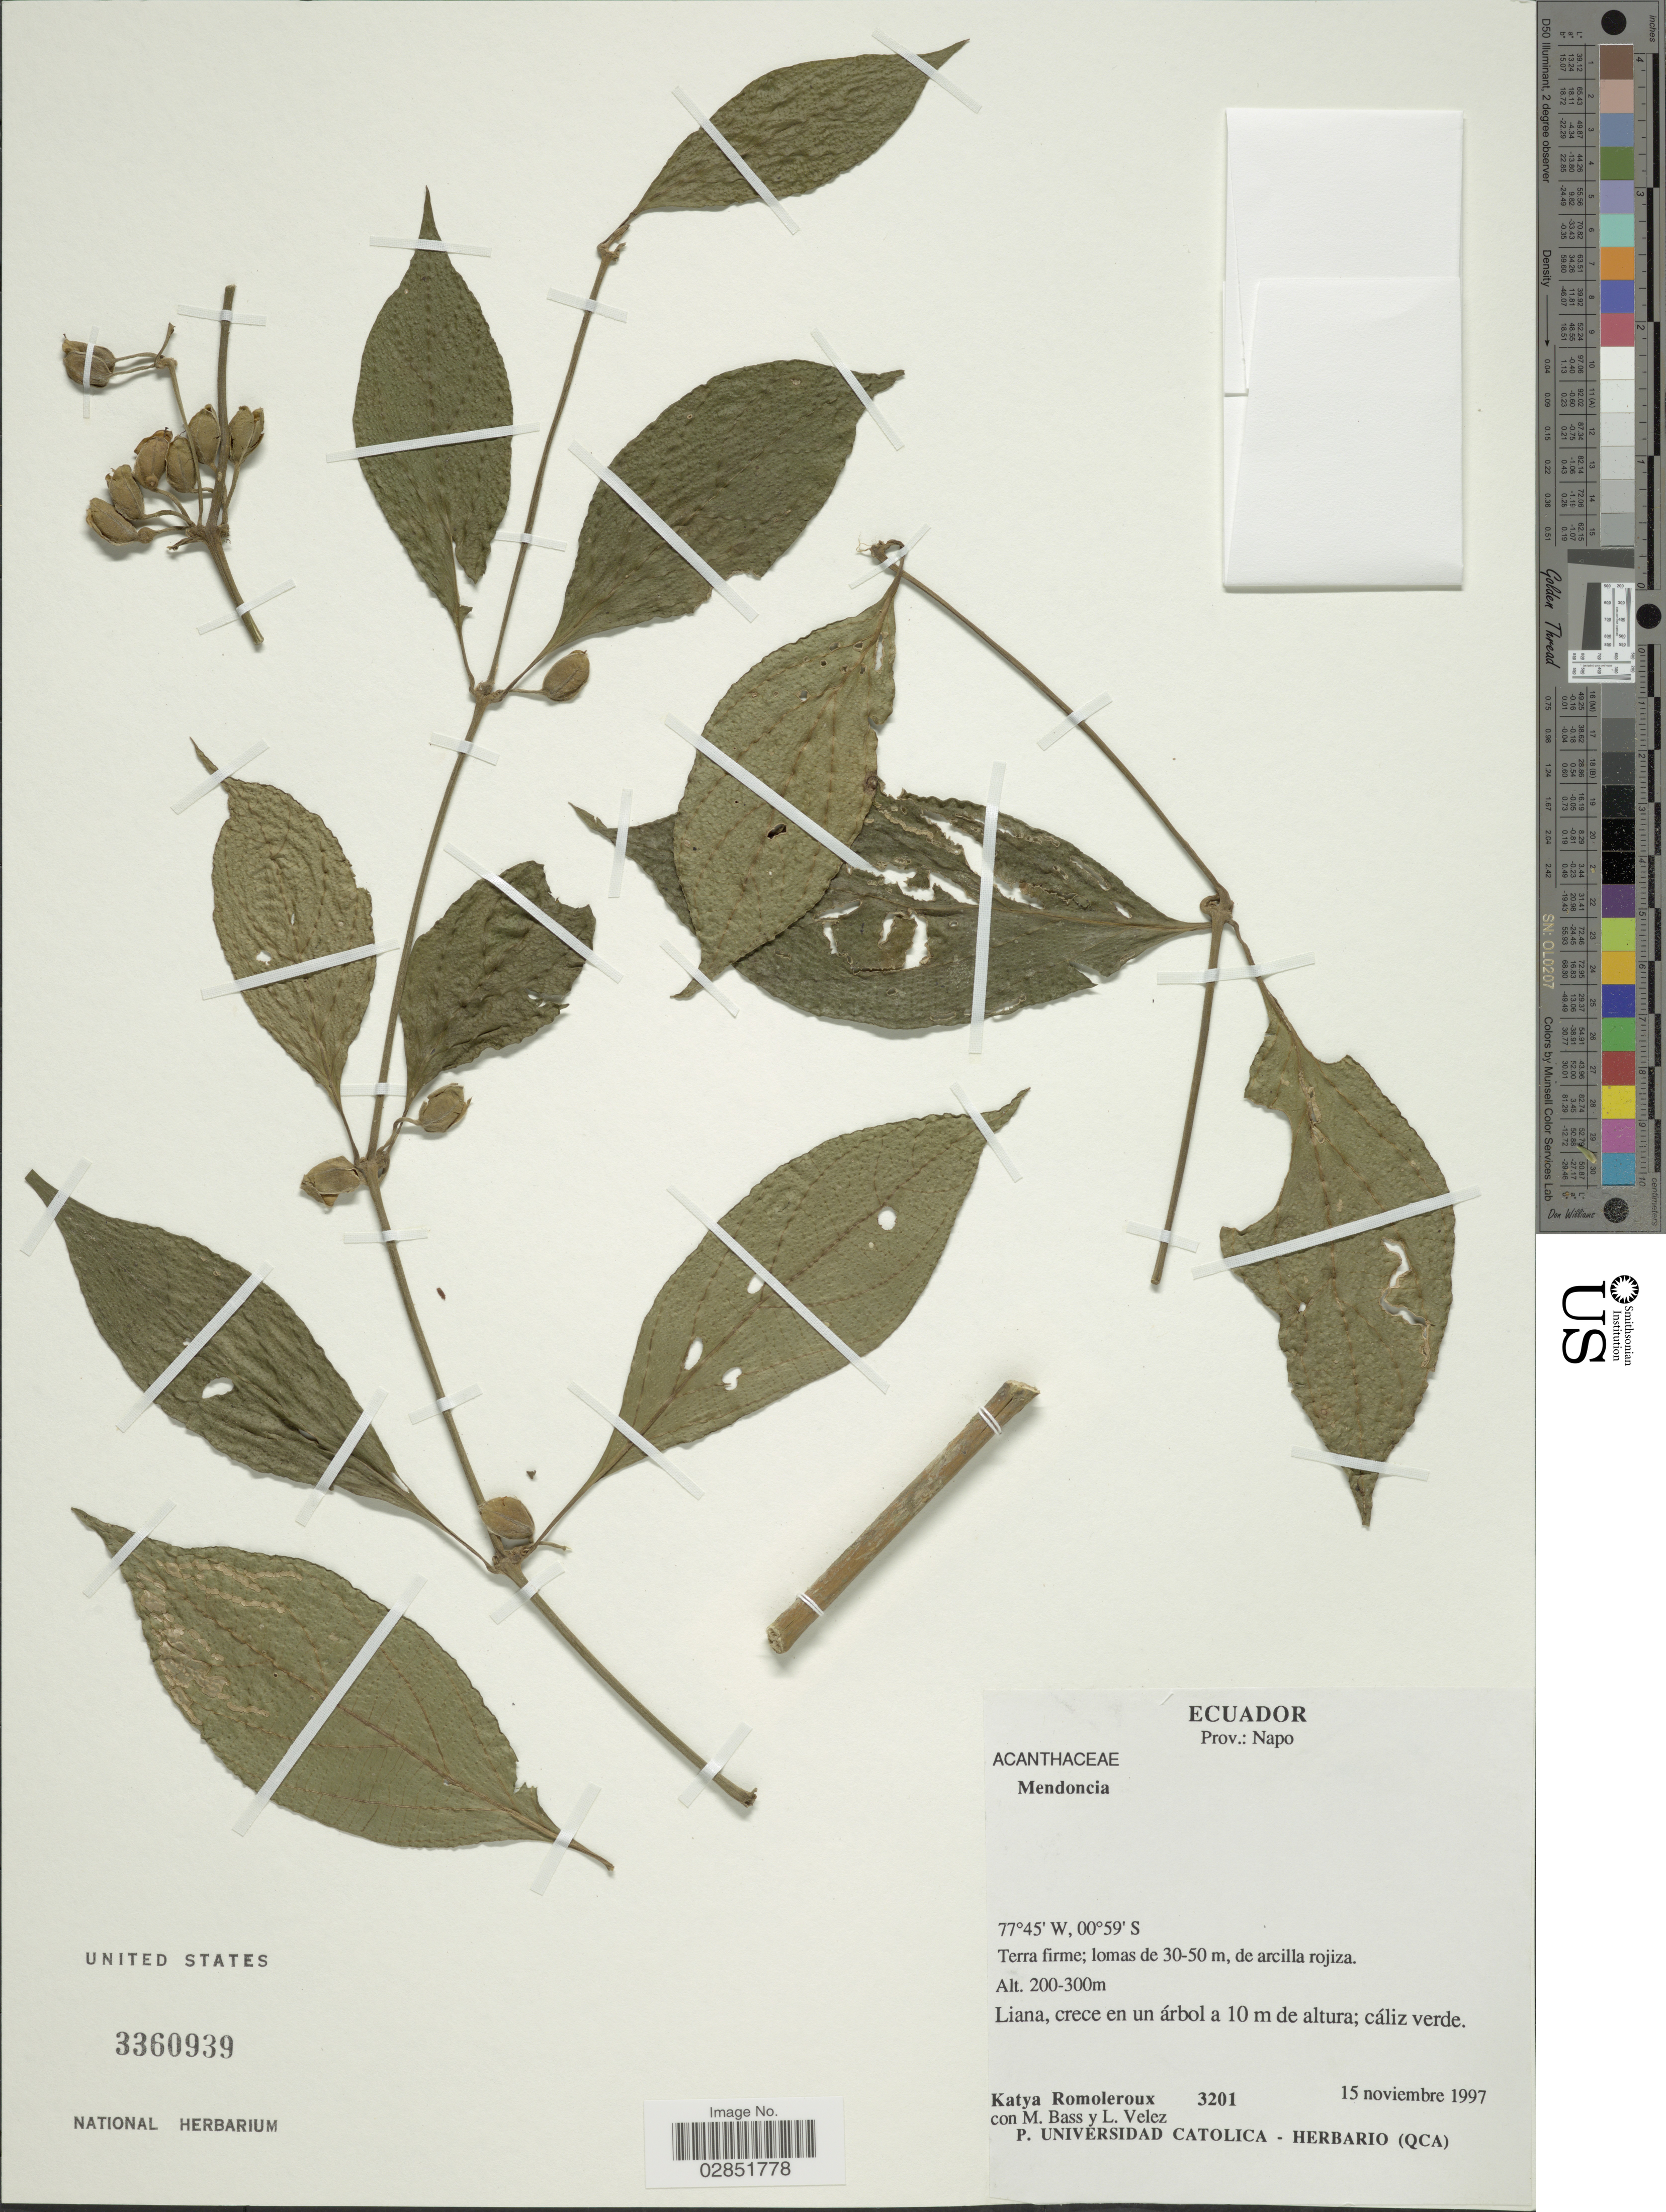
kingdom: Plantae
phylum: Tracheophyta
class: Magnoliopsida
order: Lamiales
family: Acanthaceae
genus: Mendoncia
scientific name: Mendoncia sp.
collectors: K. Romoleroux, M. Bass & L. Velez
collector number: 3201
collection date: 1997-11-15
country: Ecuador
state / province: Napo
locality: Prov.: Napo. Terra firme.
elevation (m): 200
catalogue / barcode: US 3360939